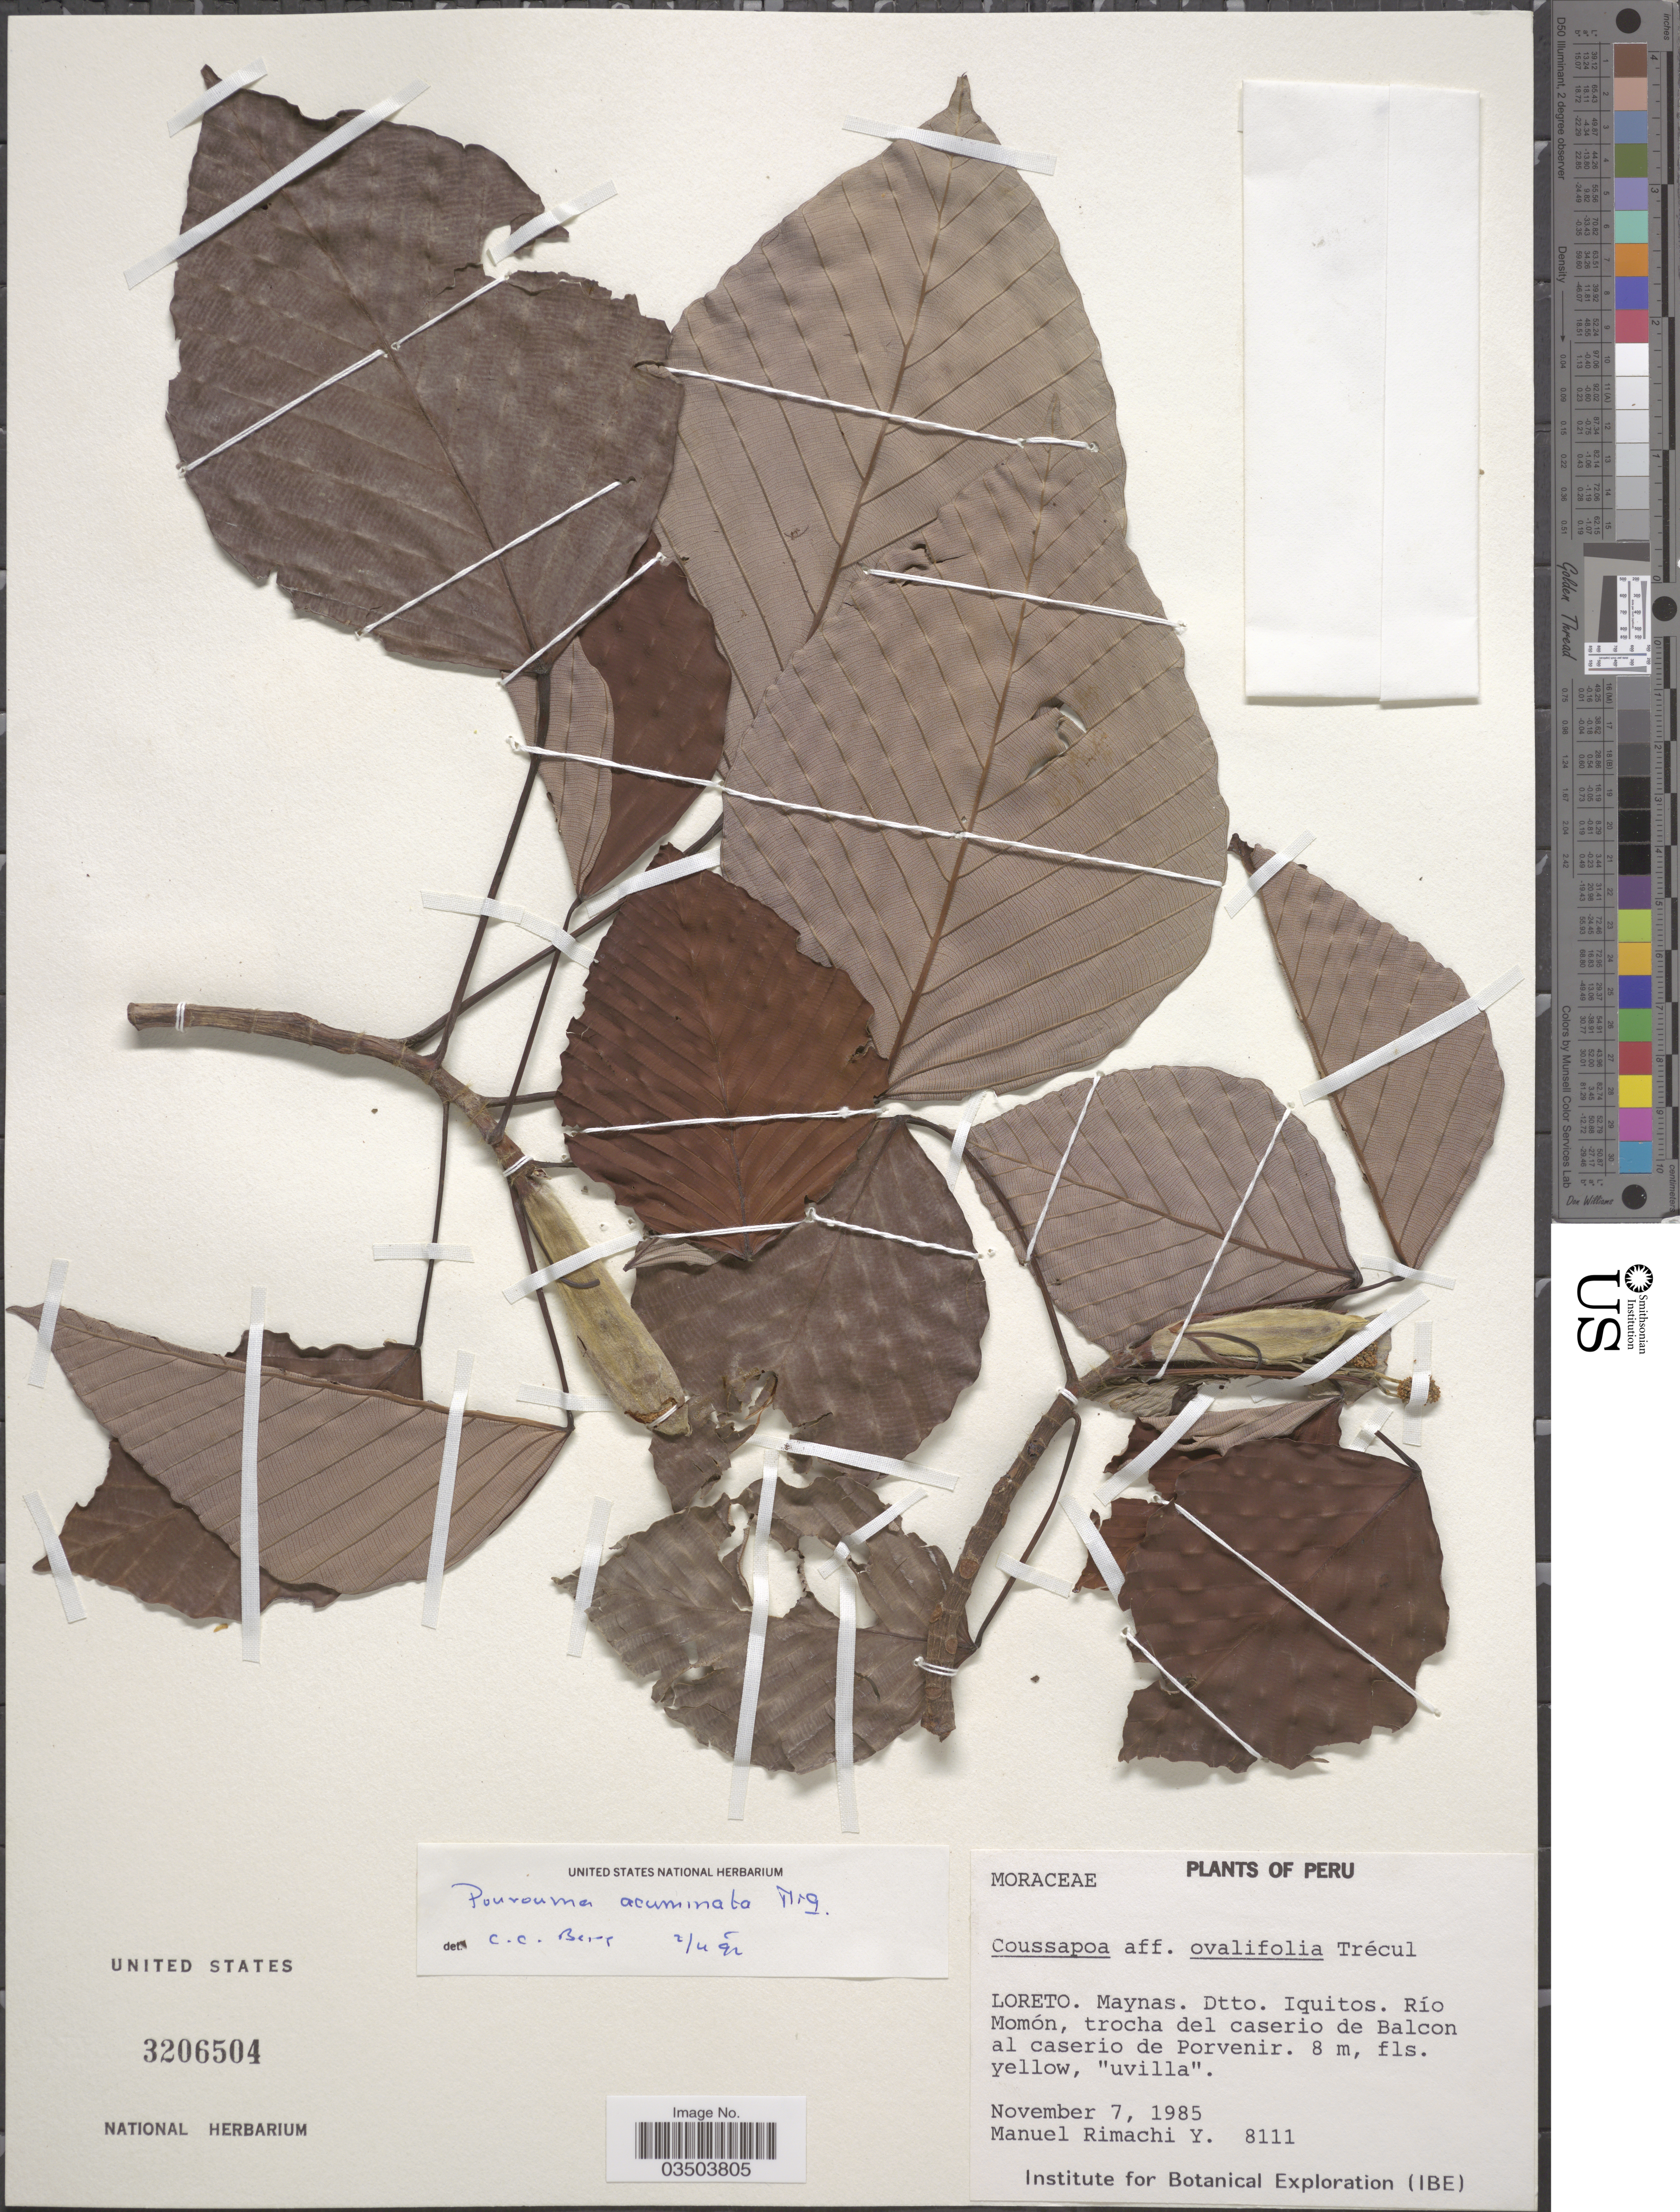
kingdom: Plantae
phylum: Tracheophyta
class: Magnoliopsida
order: Rosales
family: Urticaceae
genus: Pourouma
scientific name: Pourouma acuminata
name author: Mart. ex Miq.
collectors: M. Rimachi Y.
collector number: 8111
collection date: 1985-11-07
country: Peru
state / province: Loreto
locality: Maynas: Dtto. Iquitos. Río Momón, trocha del caserio de Balcon al caserio de Porvenir.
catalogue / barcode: US 3206504